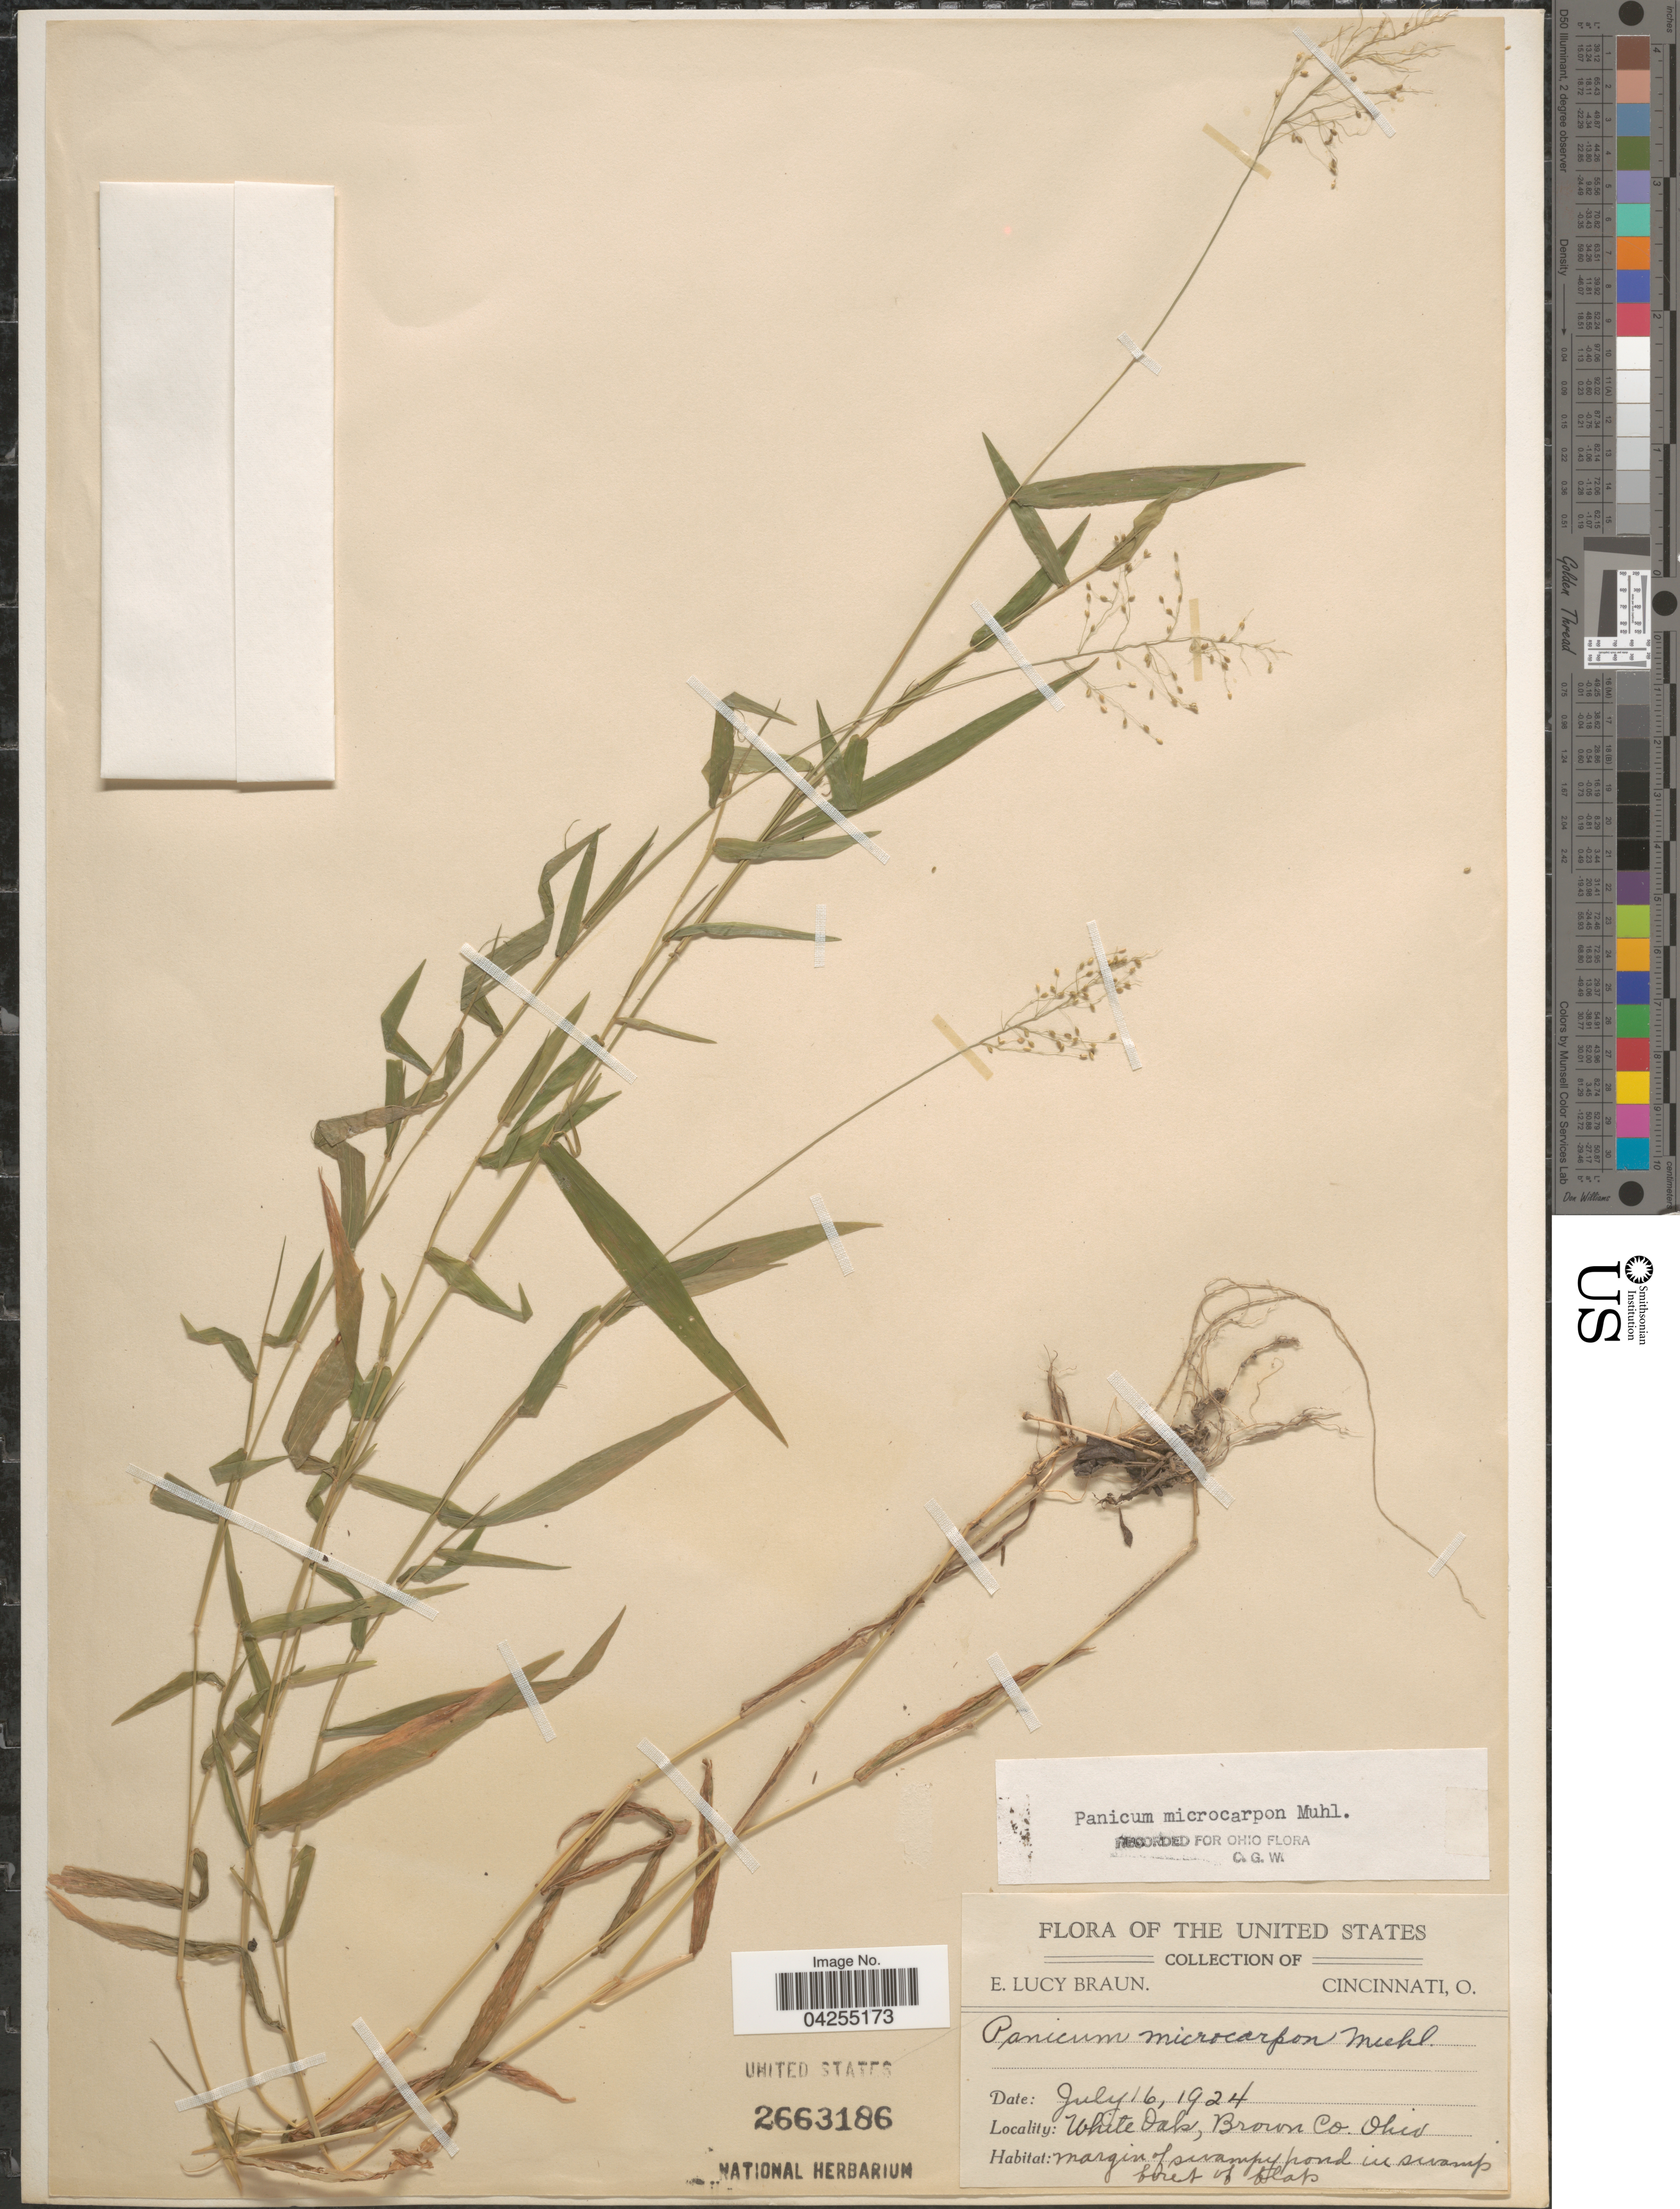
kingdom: Plantae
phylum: Tracheophyta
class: Liliopsida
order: Poales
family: Poaceae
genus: Dichanthelium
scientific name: Dichanthelium dichotomum var. dichotomum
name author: (L.) Gould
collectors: E. L. Braun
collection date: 1924-07-16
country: United States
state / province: Ohio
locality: White Oak, Brown Co. Margin of swampy pond in swamp foret of flats.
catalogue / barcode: US 2663186